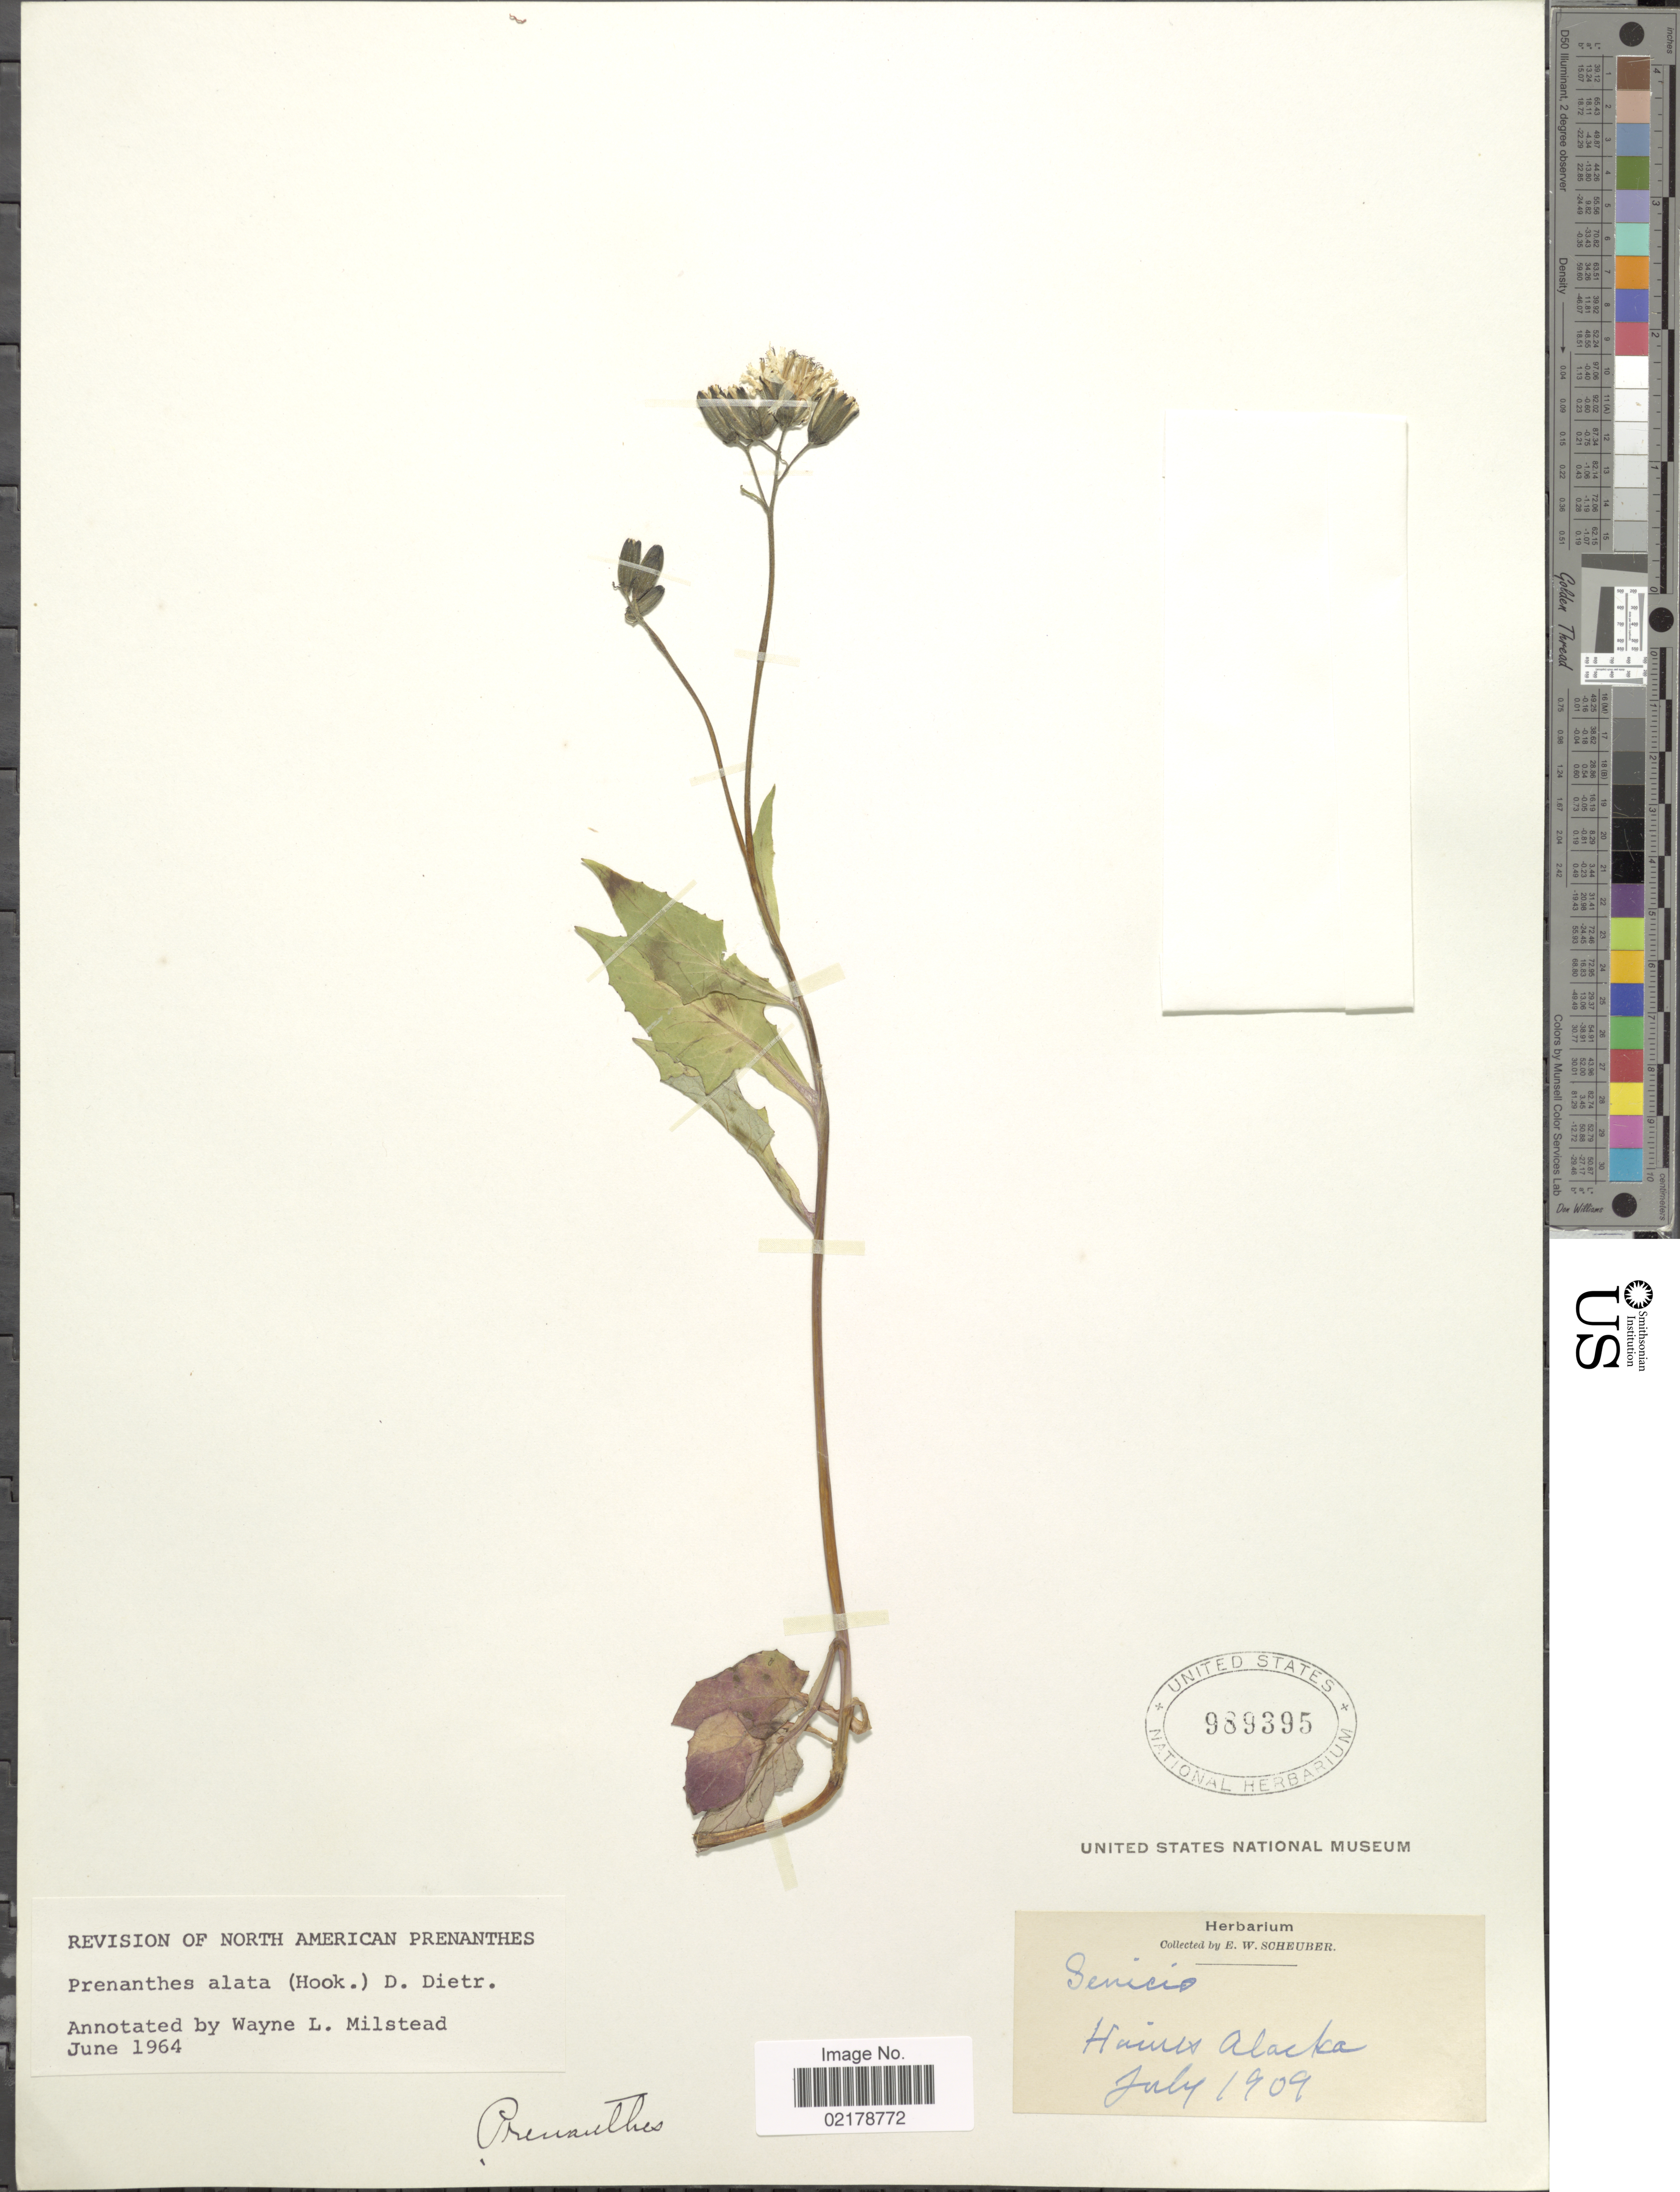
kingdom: Plantae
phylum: Tracheophyta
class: Magnoliopsida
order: Asterales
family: Asteraceae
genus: Nabalus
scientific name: Nabalus alatus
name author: Hook.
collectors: E. Scheuber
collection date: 1909-07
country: United States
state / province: Alaska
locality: Haines Alaska.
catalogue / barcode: US 989395